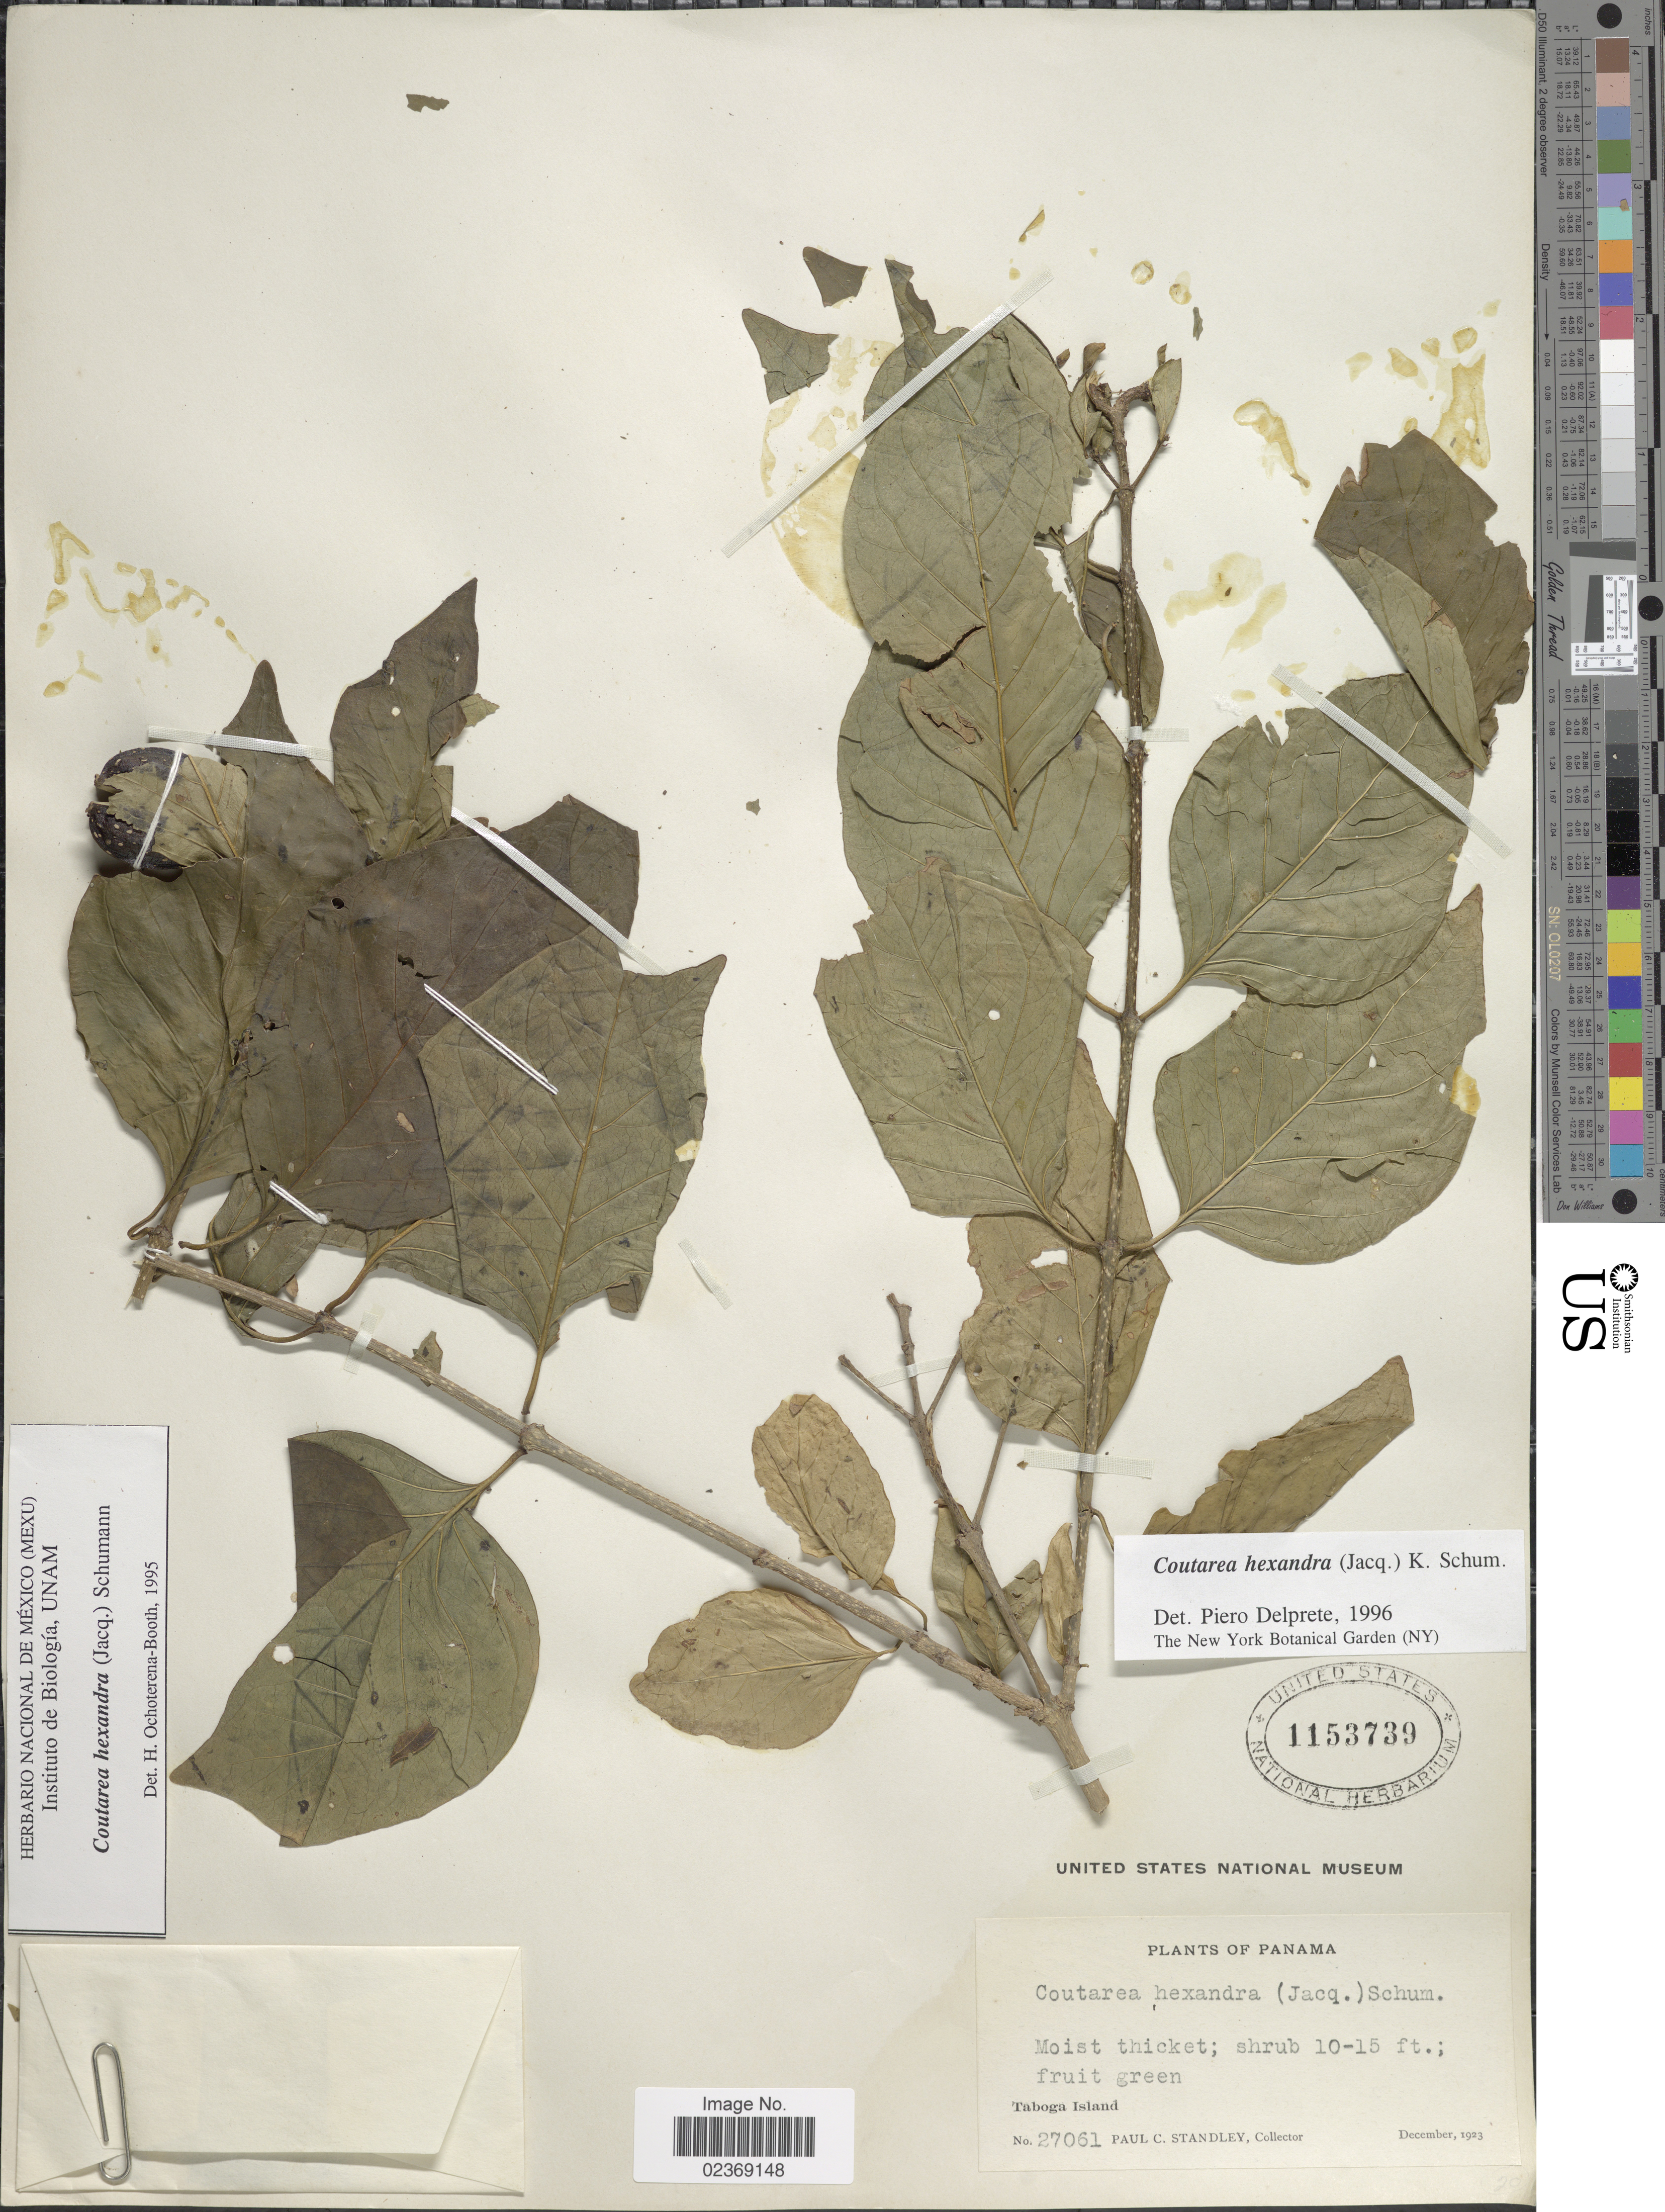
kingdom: Plantae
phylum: Tracheophyta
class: Magnoliopsida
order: Gentianales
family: Rubiaceae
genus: Coutarea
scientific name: Coutarea hexandra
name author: (Jacq.) K. Schum.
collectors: P. C. Standley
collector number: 27061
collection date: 1923-12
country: Panama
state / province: Panamá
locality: Taboga Island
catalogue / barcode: US 1153739